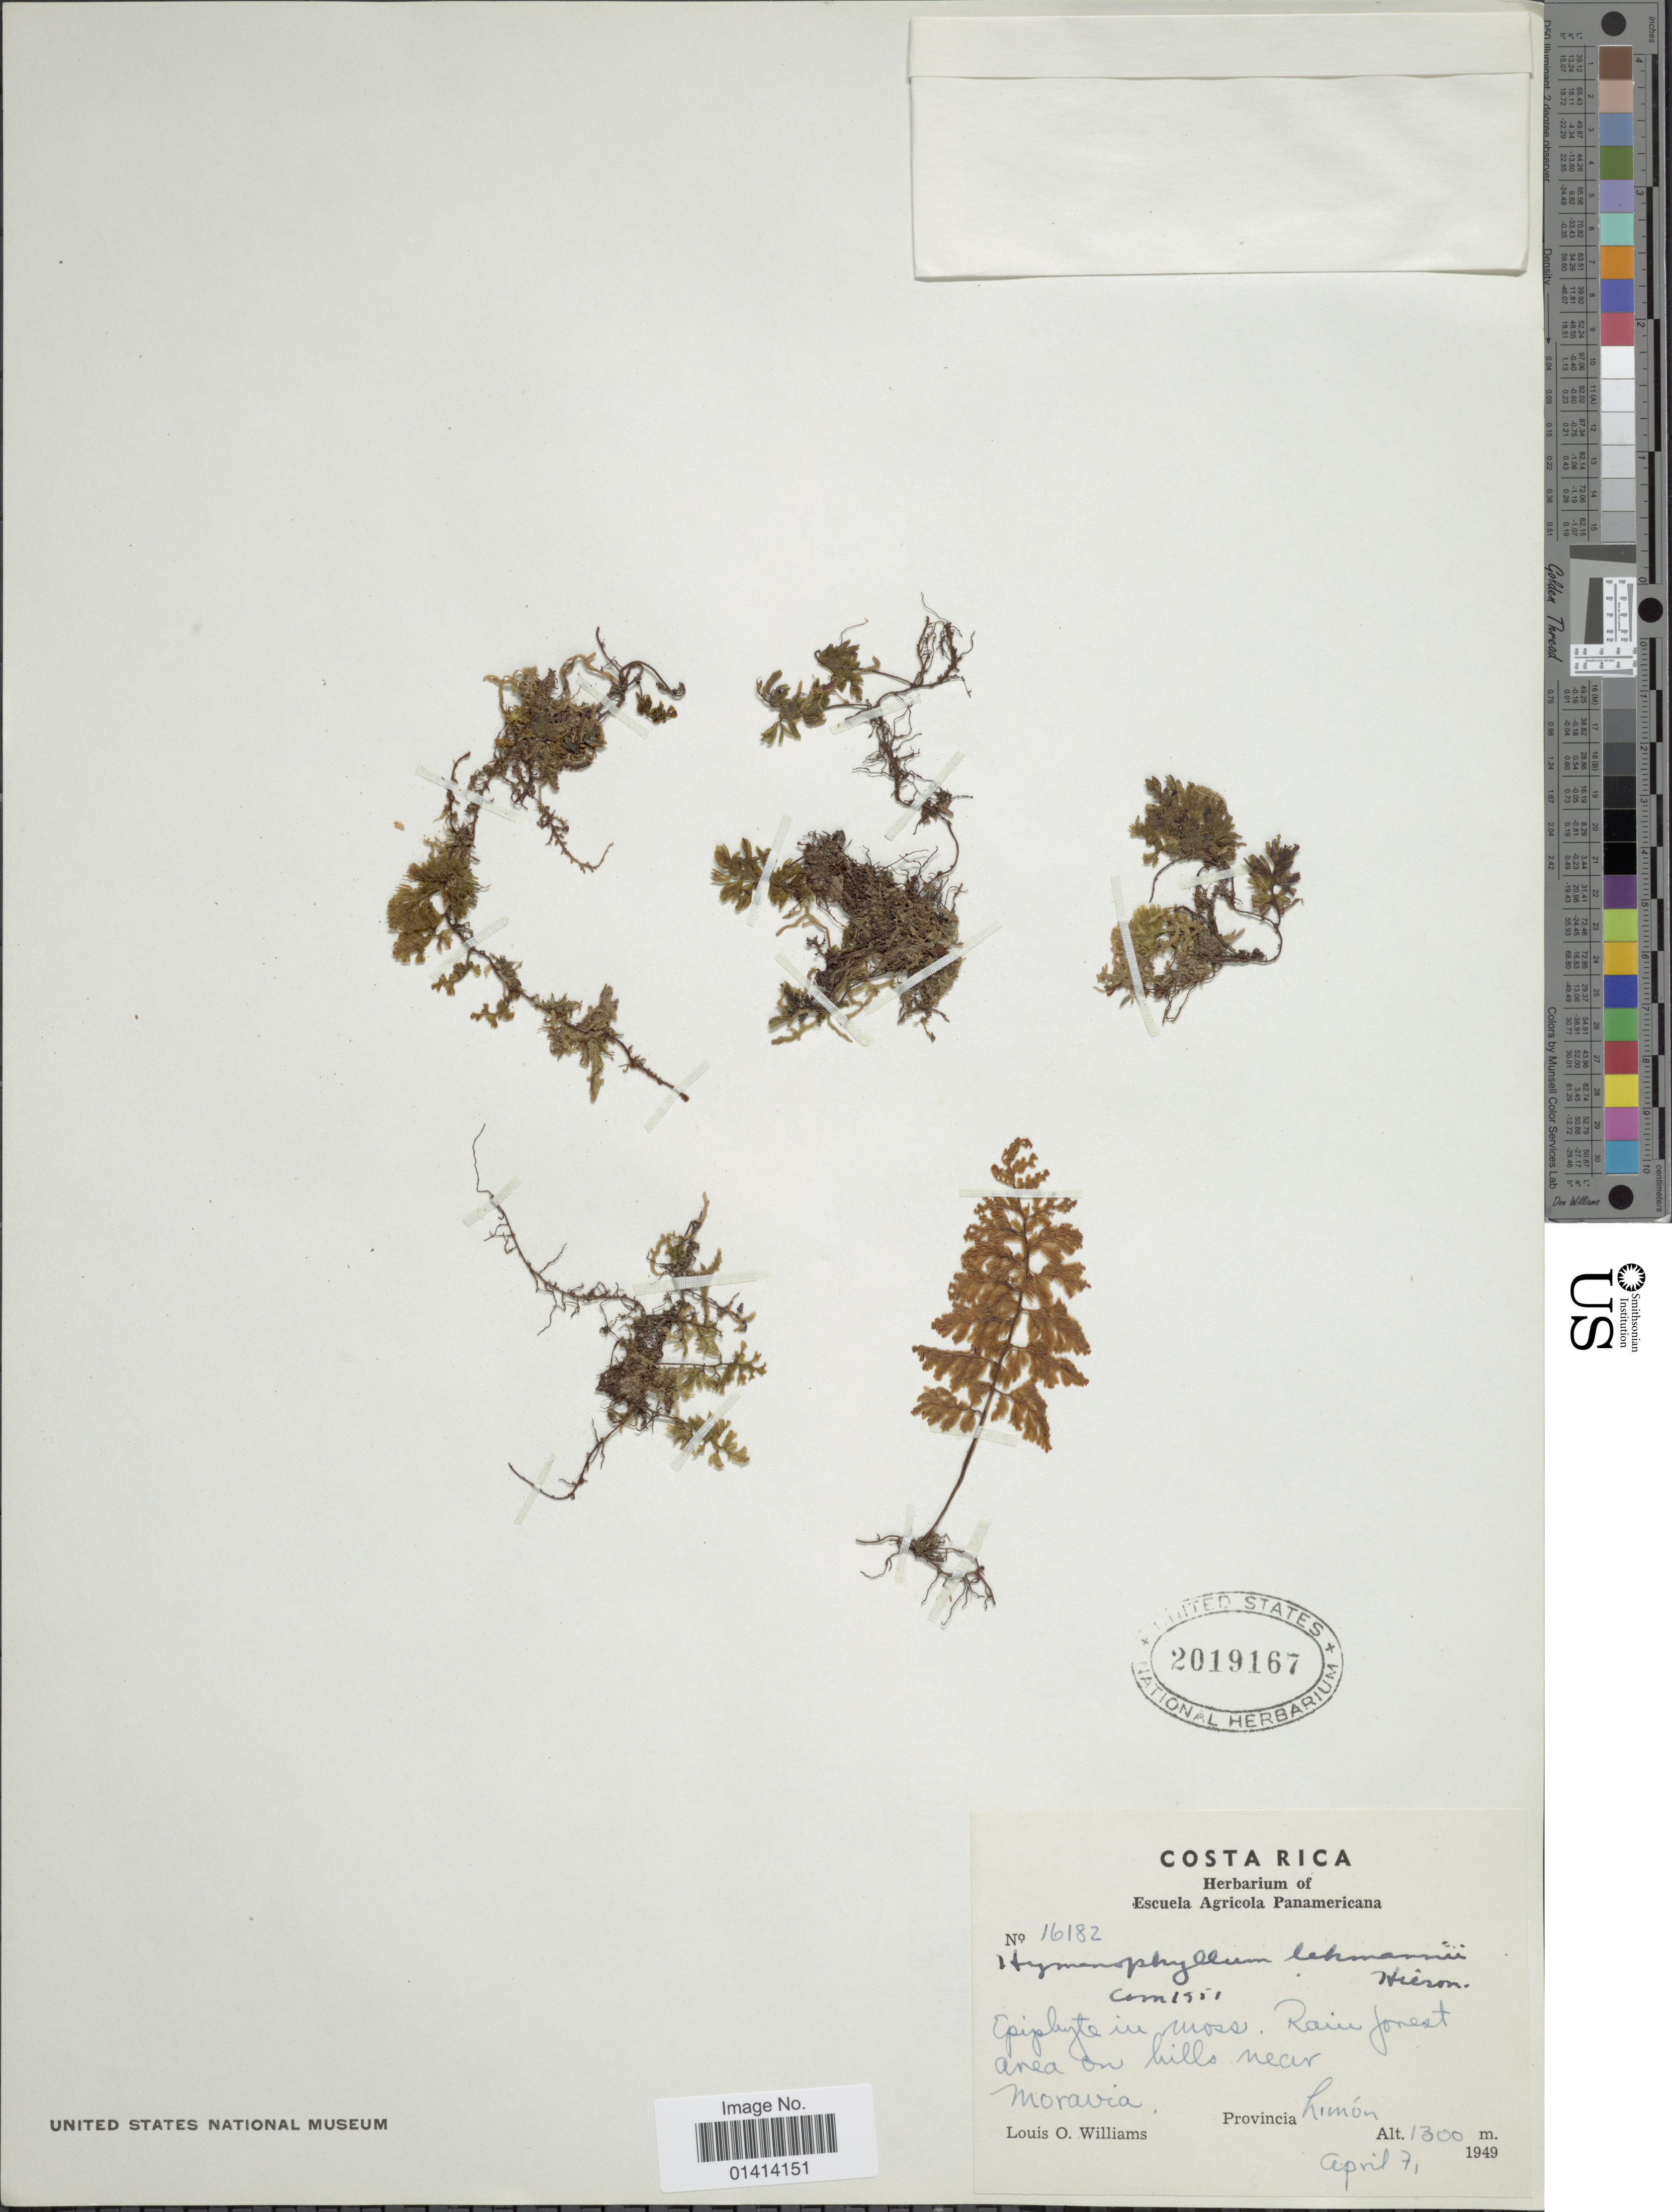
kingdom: Plantae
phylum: Tracheophyta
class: Polypodiopsida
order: Hymenophyllales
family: Hymenophyllaceae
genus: Hymenophyllum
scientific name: Hymenophyllum myriocarpum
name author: Hook.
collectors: L. O. Williams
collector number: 16182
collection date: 1949-04-07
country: Costa Rica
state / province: Limón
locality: Rain forest area on hills near Moravia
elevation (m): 1300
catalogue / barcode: US 2019167